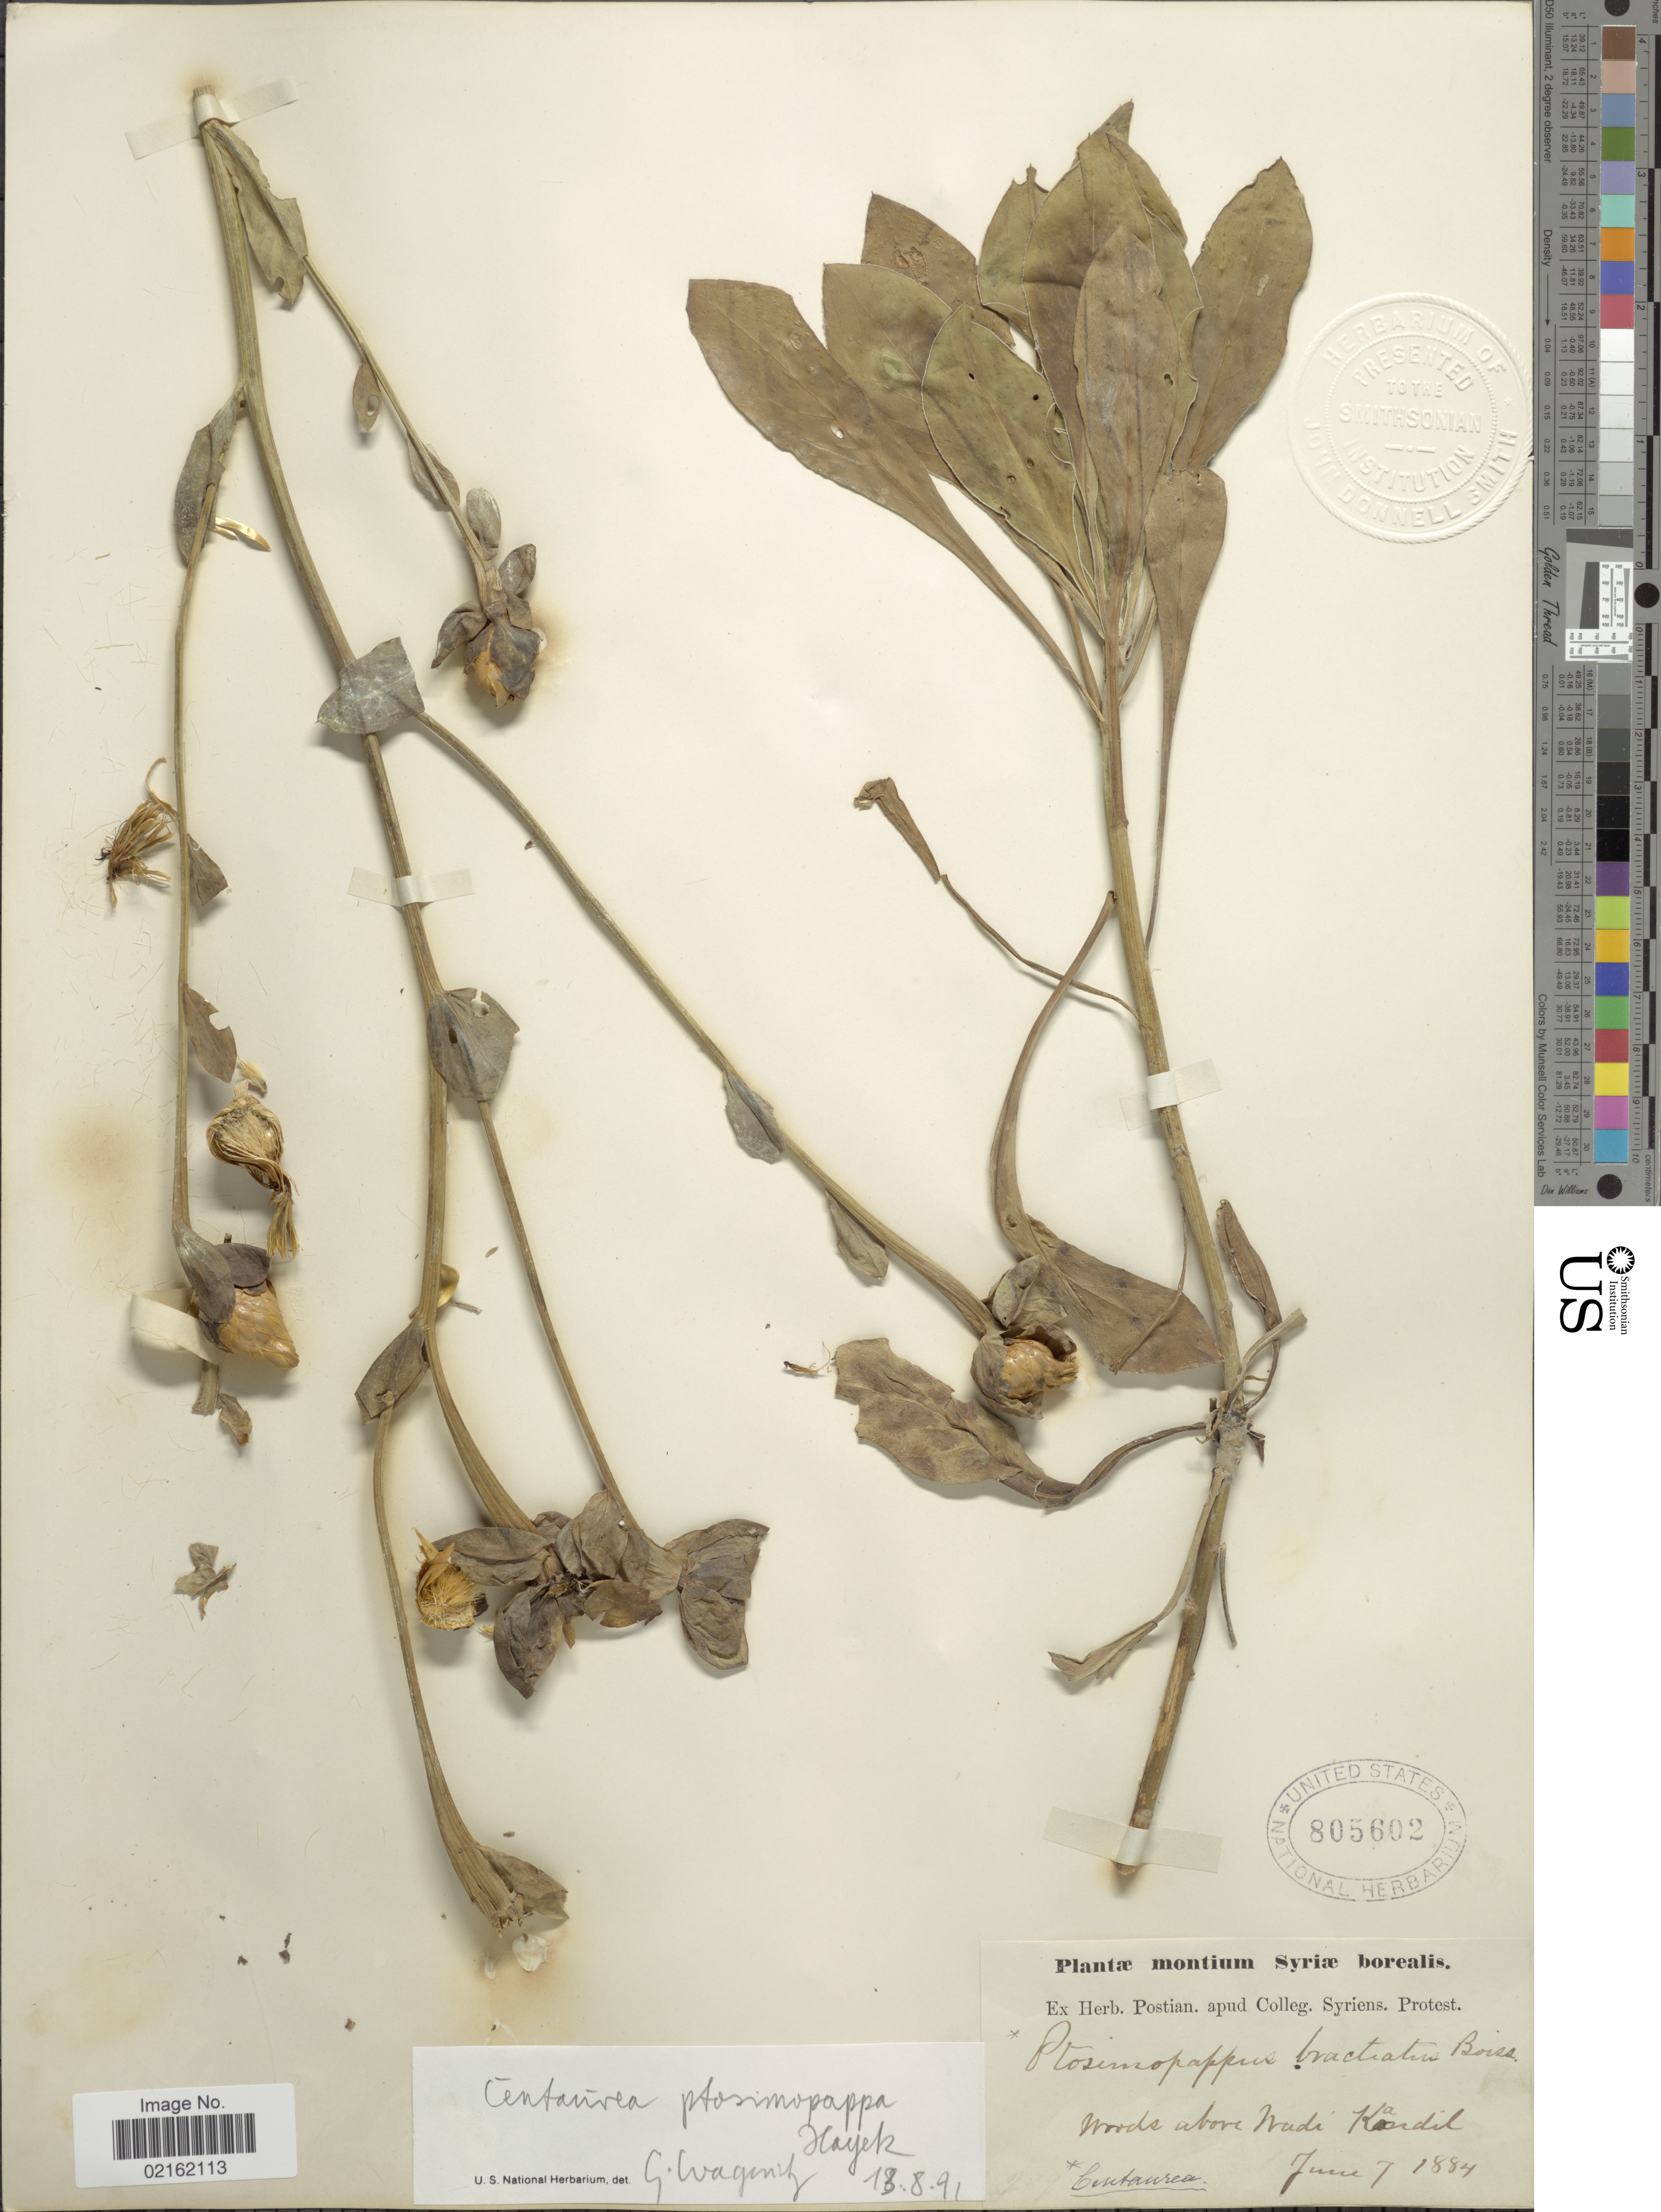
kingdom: Plantae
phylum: Tracheophyta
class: Magnoliopsida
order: Asterales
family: Asteraceae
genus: Centaurea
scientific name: Centaurea ptosimopappa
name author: Hayek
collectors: ex herb. Postian. apud Colleg. Syriens. Protest. USE "Fannie P. A. Shepard" (10308853) AS PRIMARY COLLECTOR INSTEAD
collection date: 1884-06-07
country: Syria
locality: Woods above Wadi Kandil [interpreted]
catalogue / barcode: US 805602